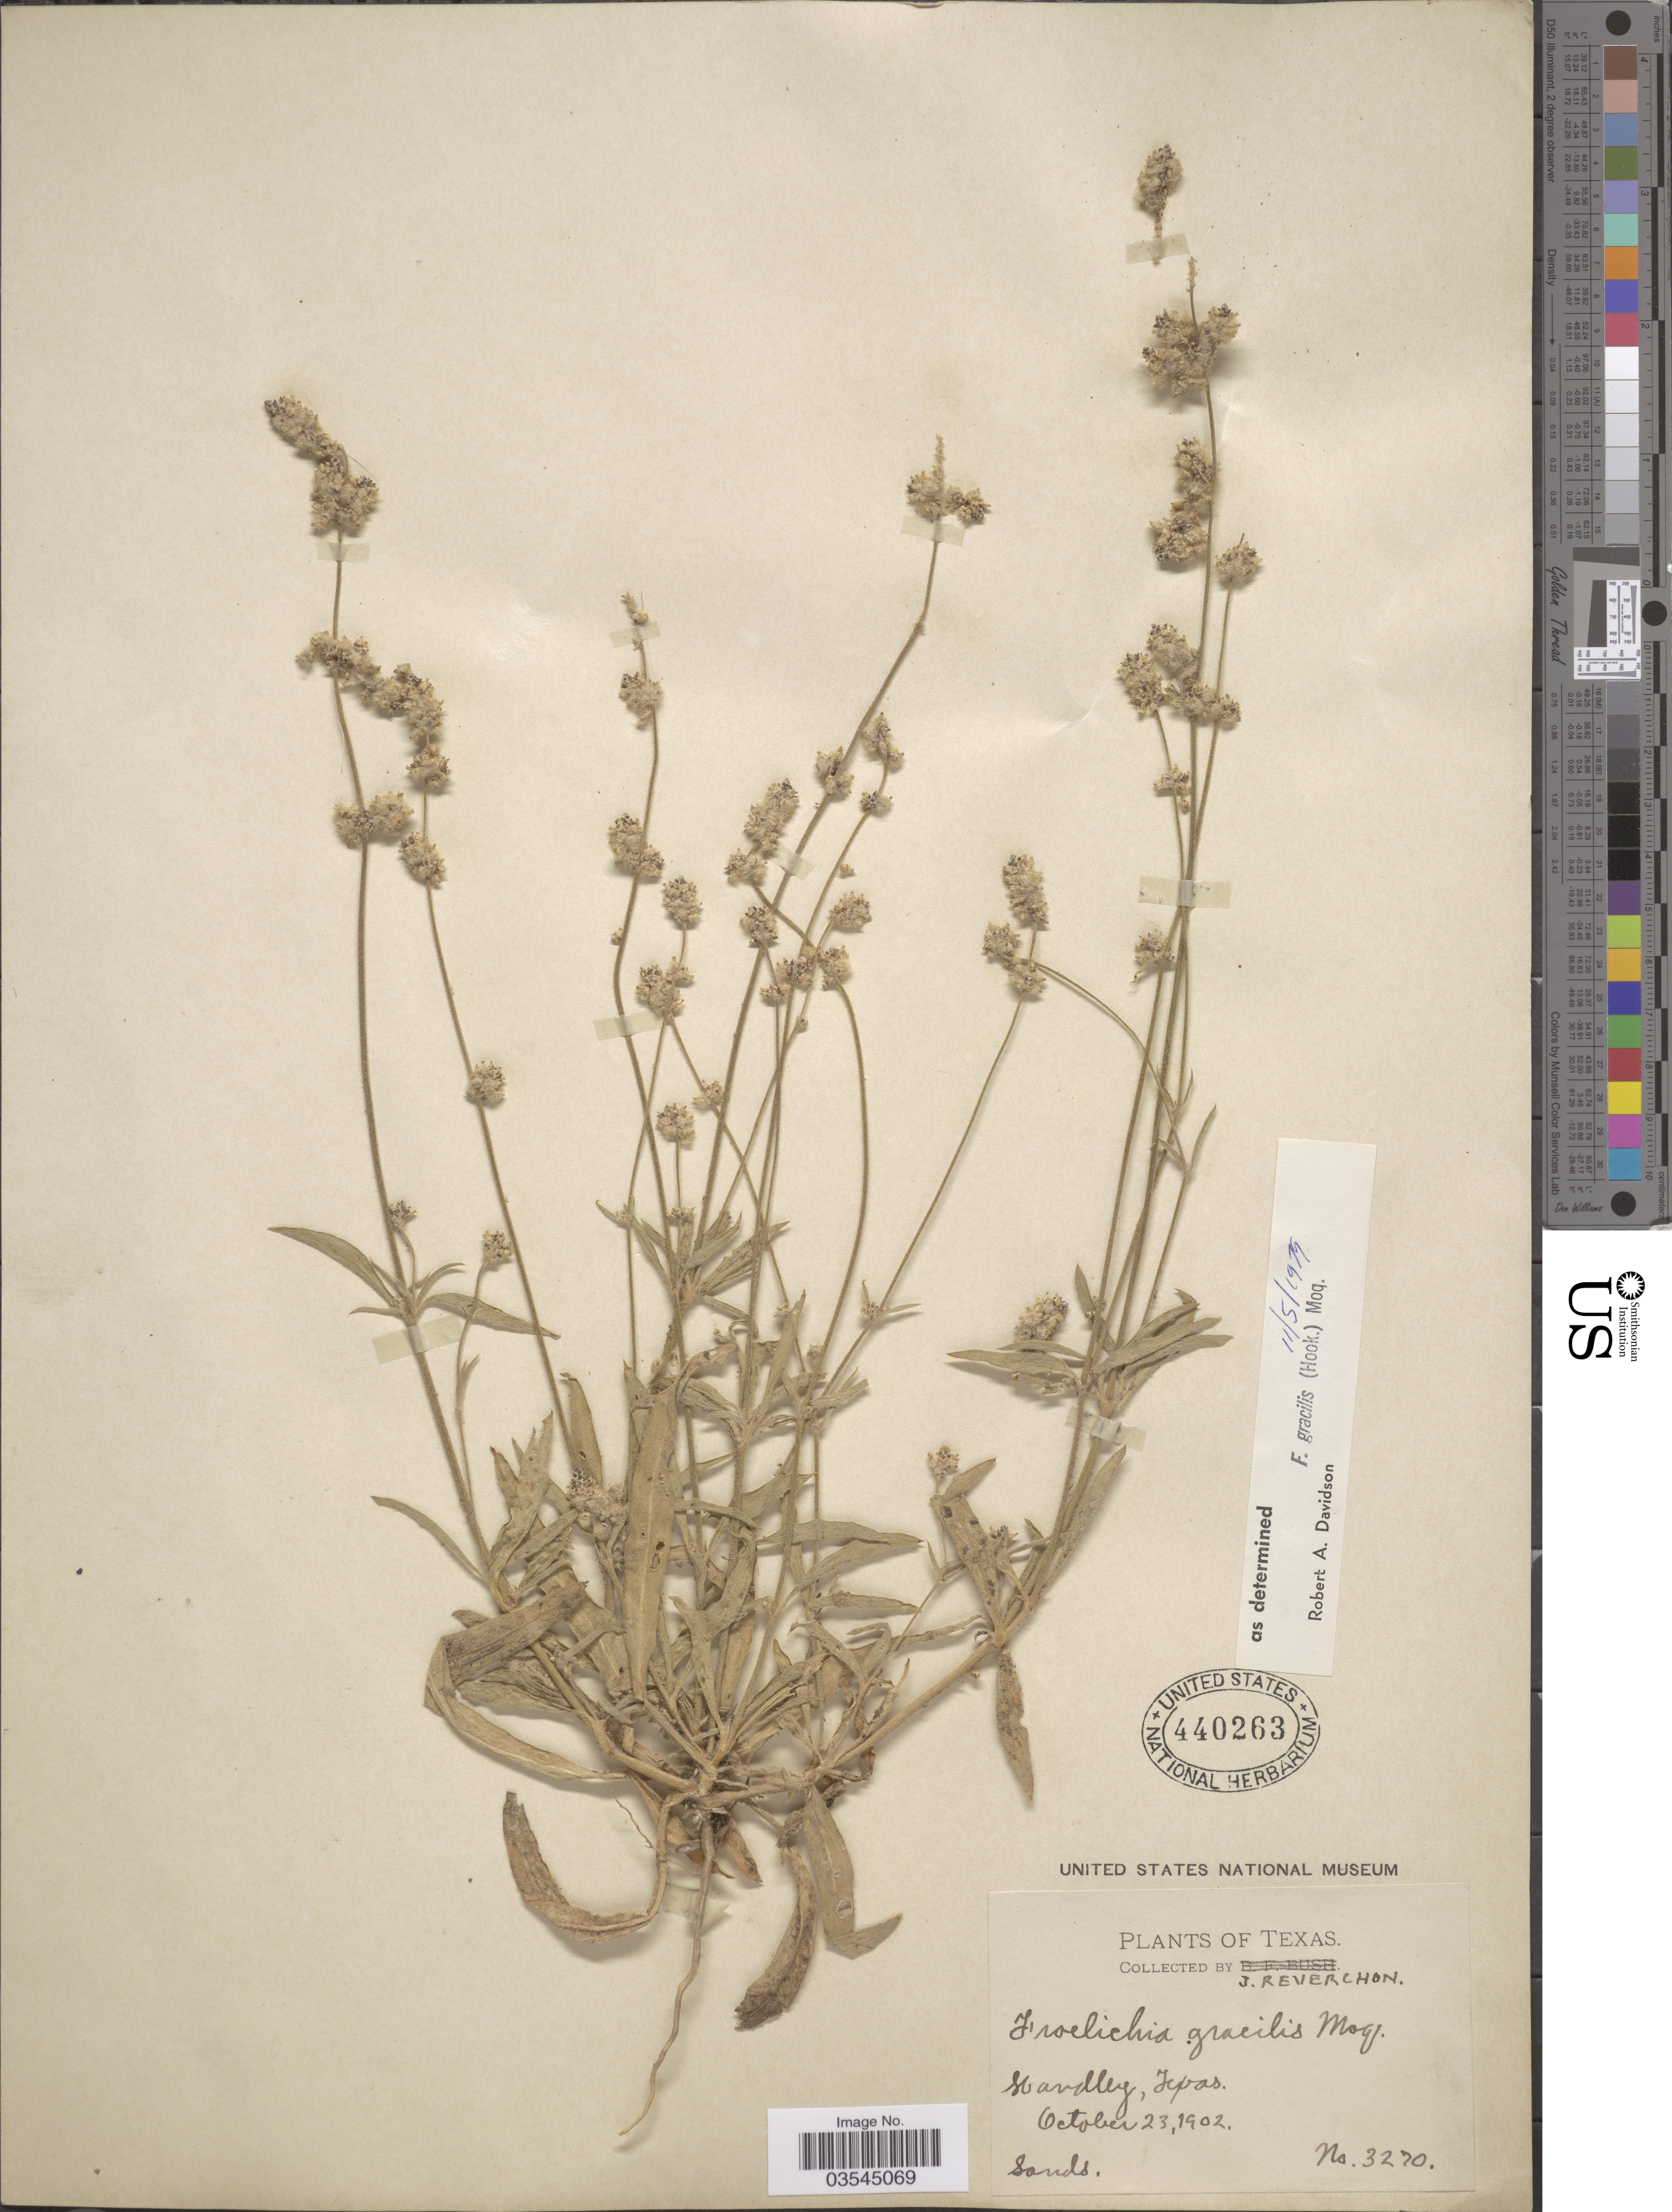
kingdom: Plantae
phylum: Tracheophyta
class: Magnoliopsida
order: Caryophyllales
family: Amaranthaceae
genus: Froelichia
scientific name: Froelichia gracilis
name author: (Hook.) Moq.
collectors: J. Reverchon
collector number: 3270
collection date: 1902-10-23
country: United States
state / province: Texas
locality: Handley.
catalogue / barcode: US 440263